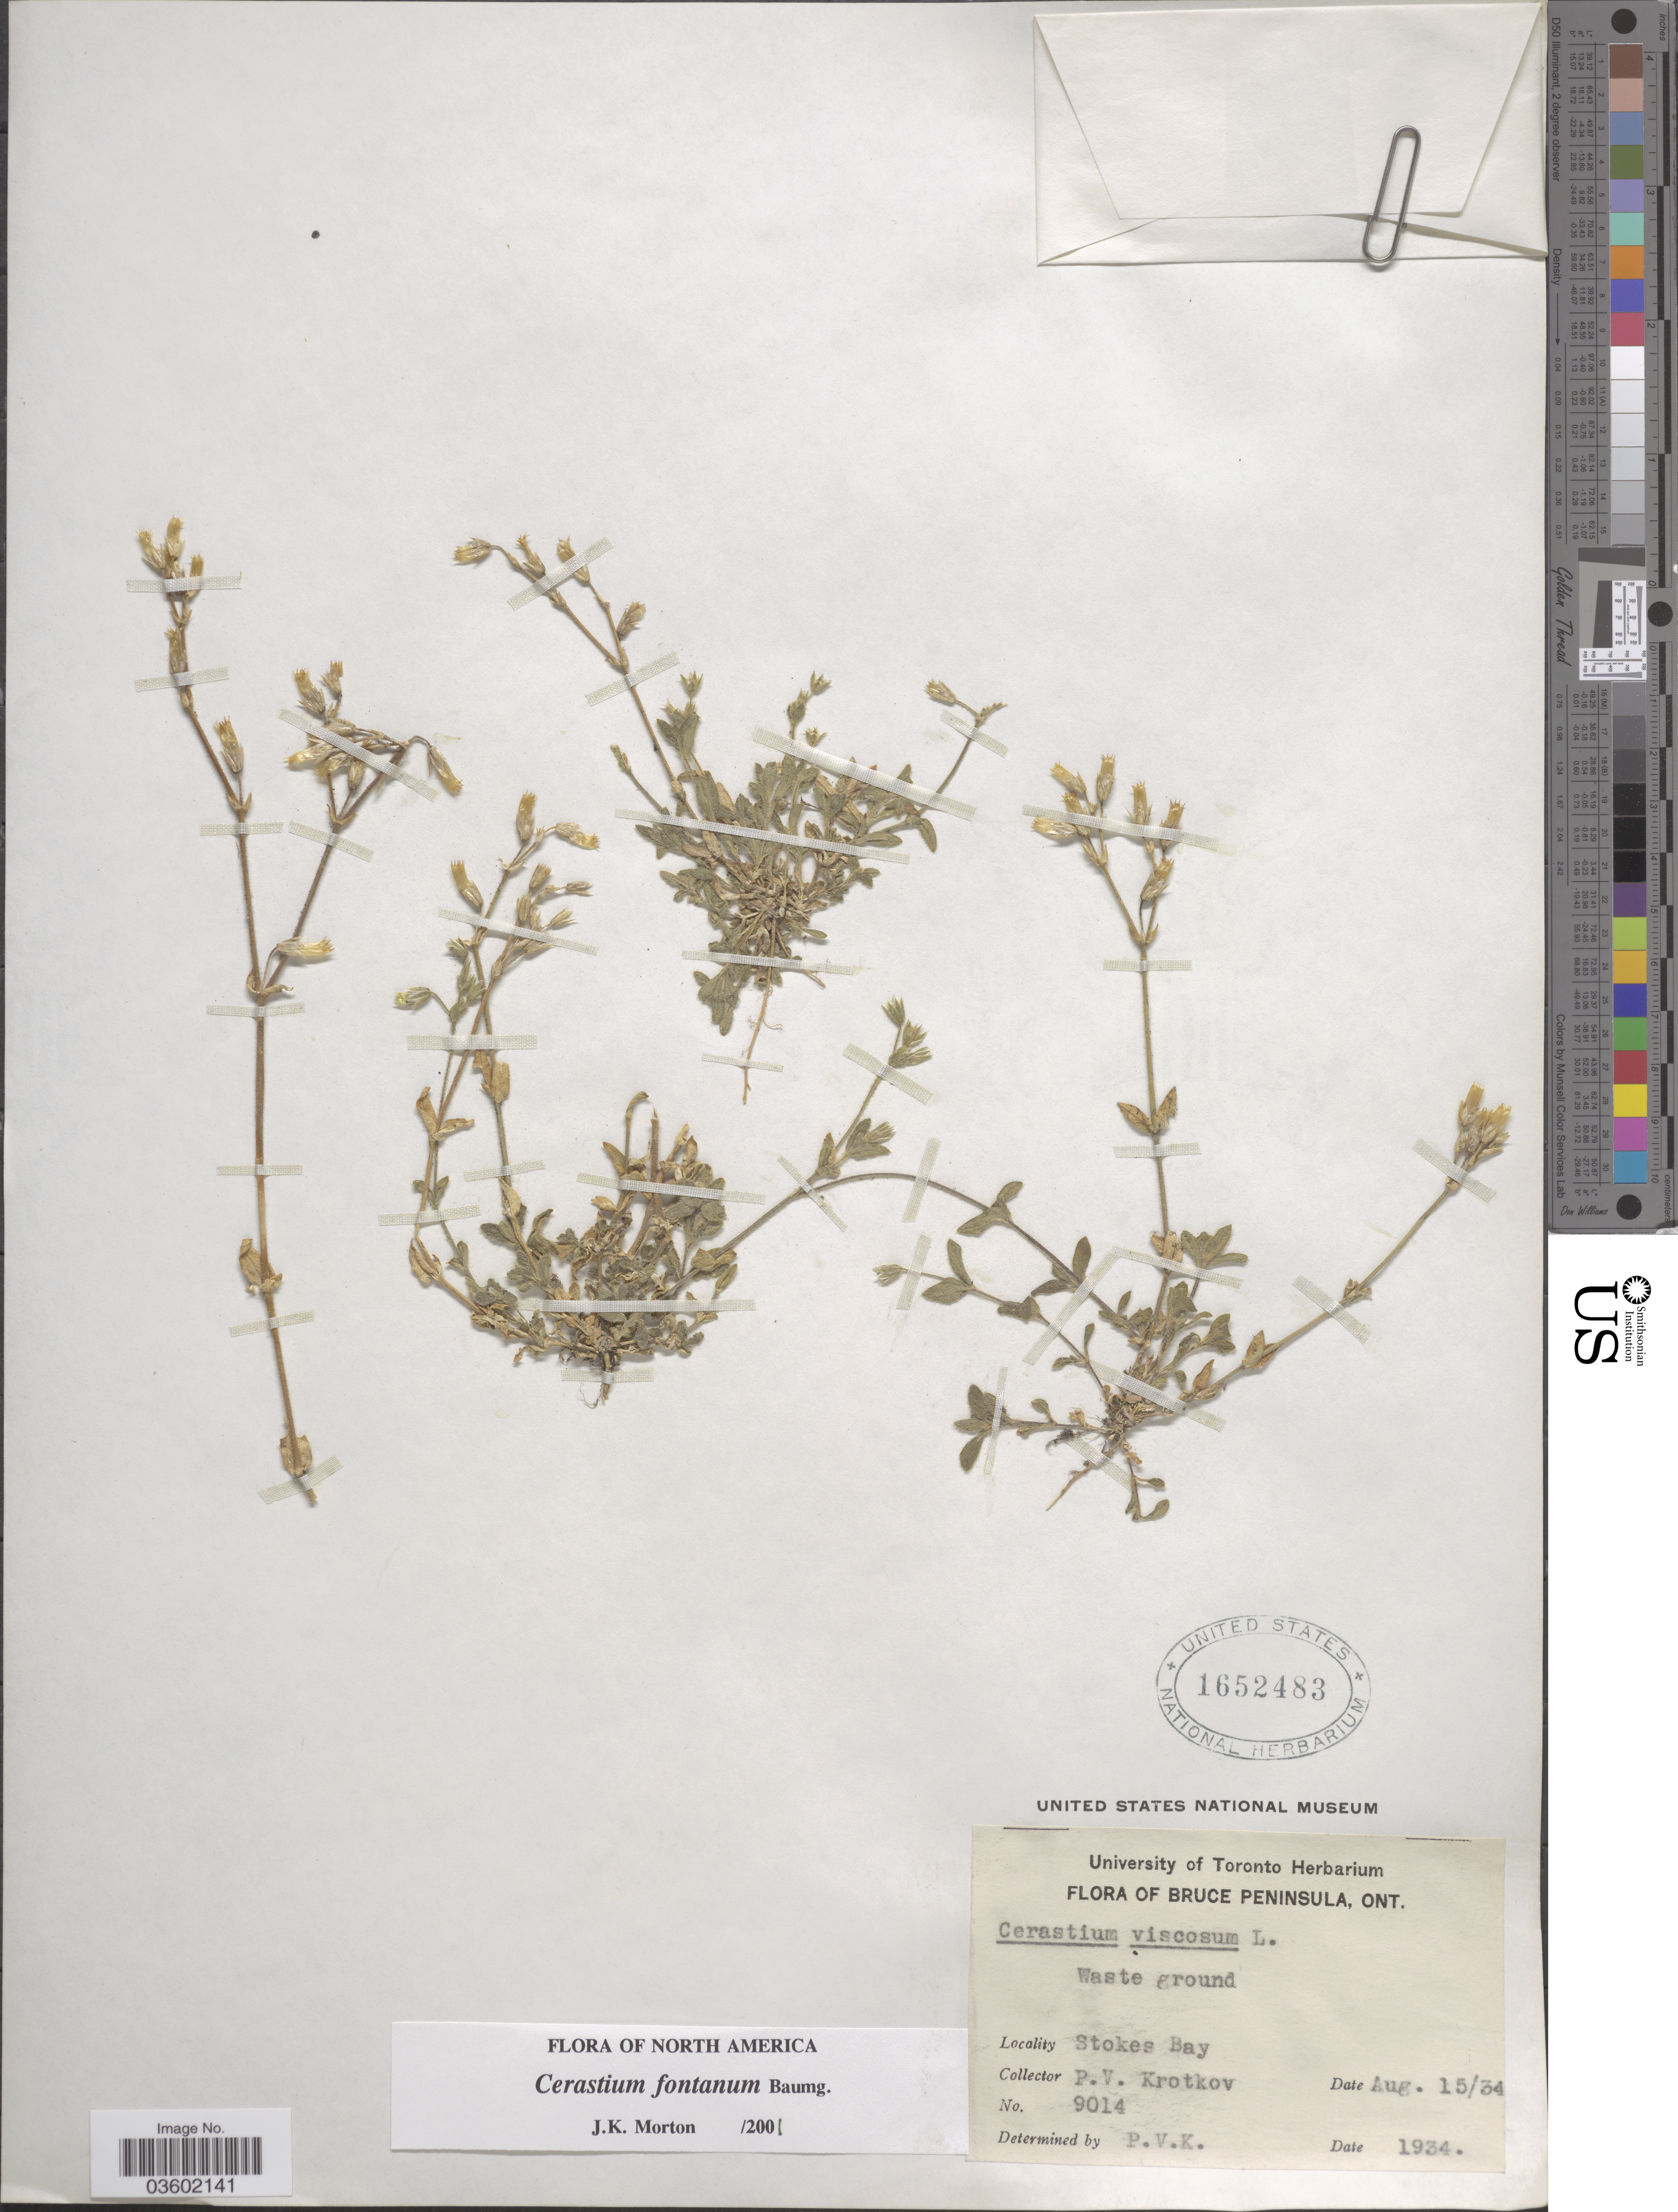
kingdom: Plantae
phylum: Tracheophyta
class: Magnoliopsida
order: Caryophyllales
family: Caryophyllaceae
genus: Cerastium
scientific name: Cerastium vulgatum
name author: L.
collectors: P. V. Krotkov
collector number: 9014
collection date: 1934-08-15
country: Canada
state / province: Ontario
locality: Bruce Peninsula. Stokes Bay.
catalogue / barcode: US 1652483